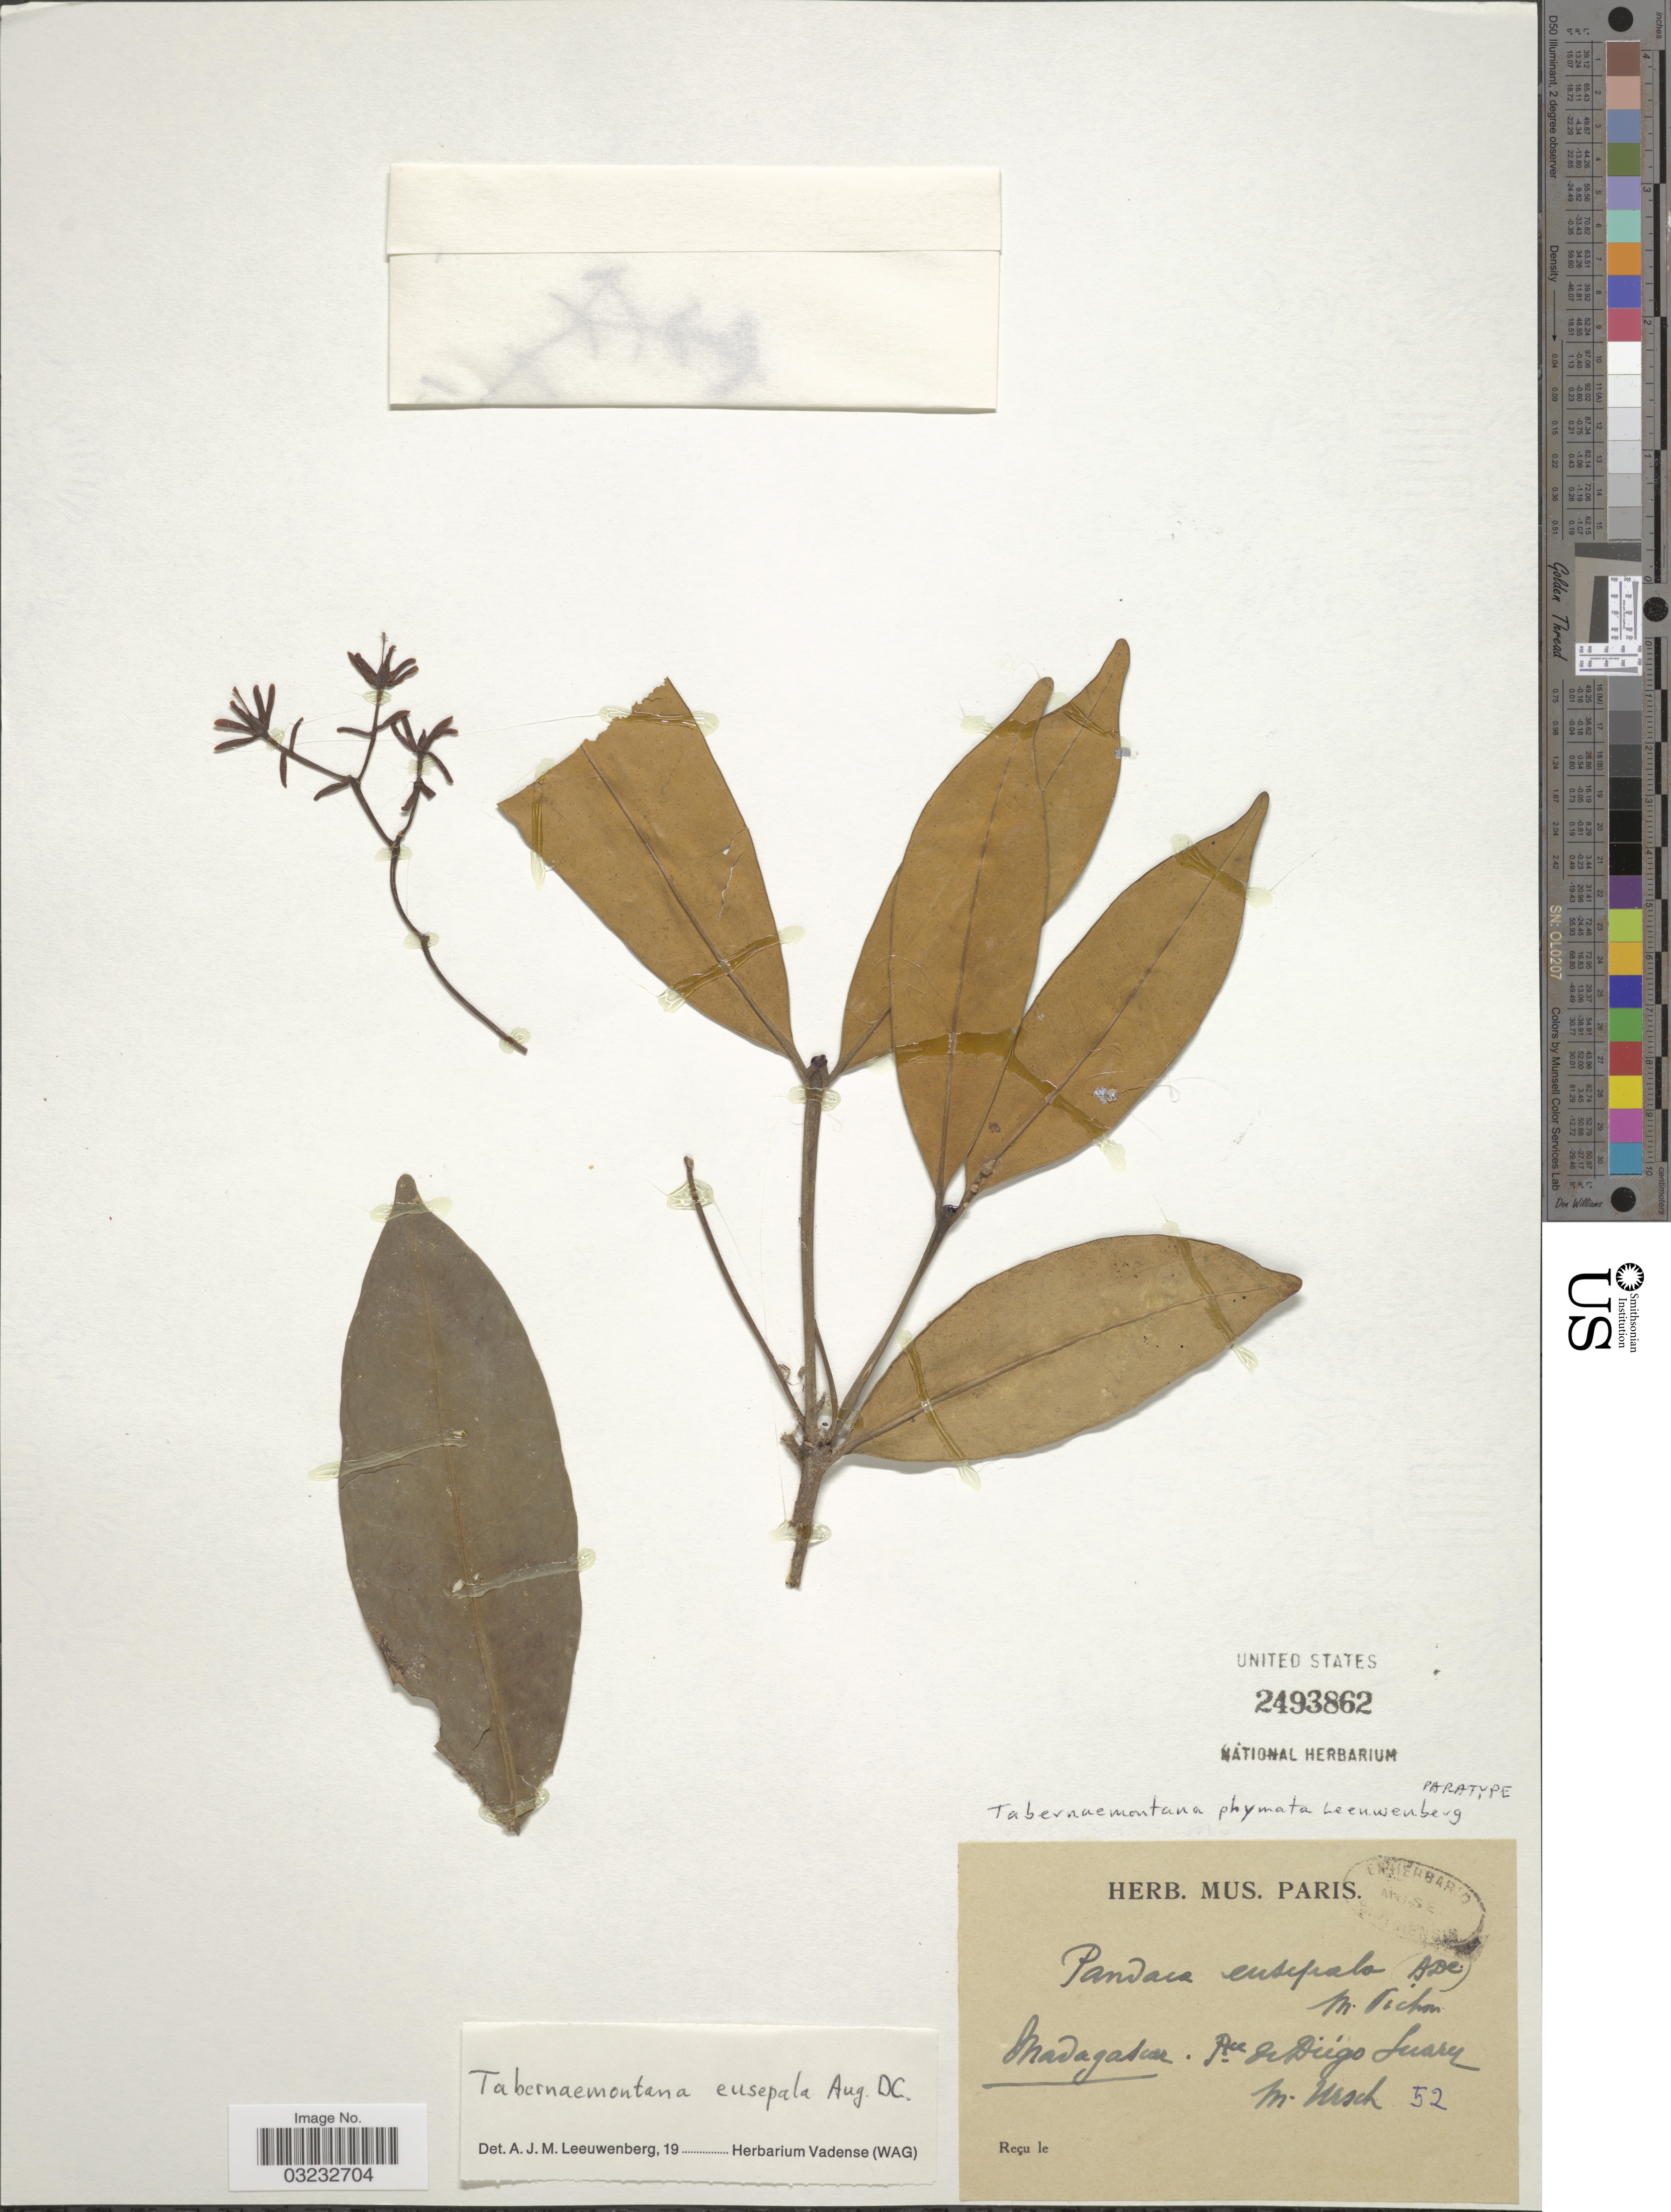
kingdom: Plantae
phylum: Tracheophyta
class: Magnoliopsida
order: Gentianales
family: Apocynaceae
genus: Tabernaemontana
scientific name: Tabernaemontana phymata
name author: Leeuwenb.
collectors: M. Ursch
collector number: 52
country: Madagascar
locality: Pres de Diégo Suarez.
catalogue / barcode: US 2493862